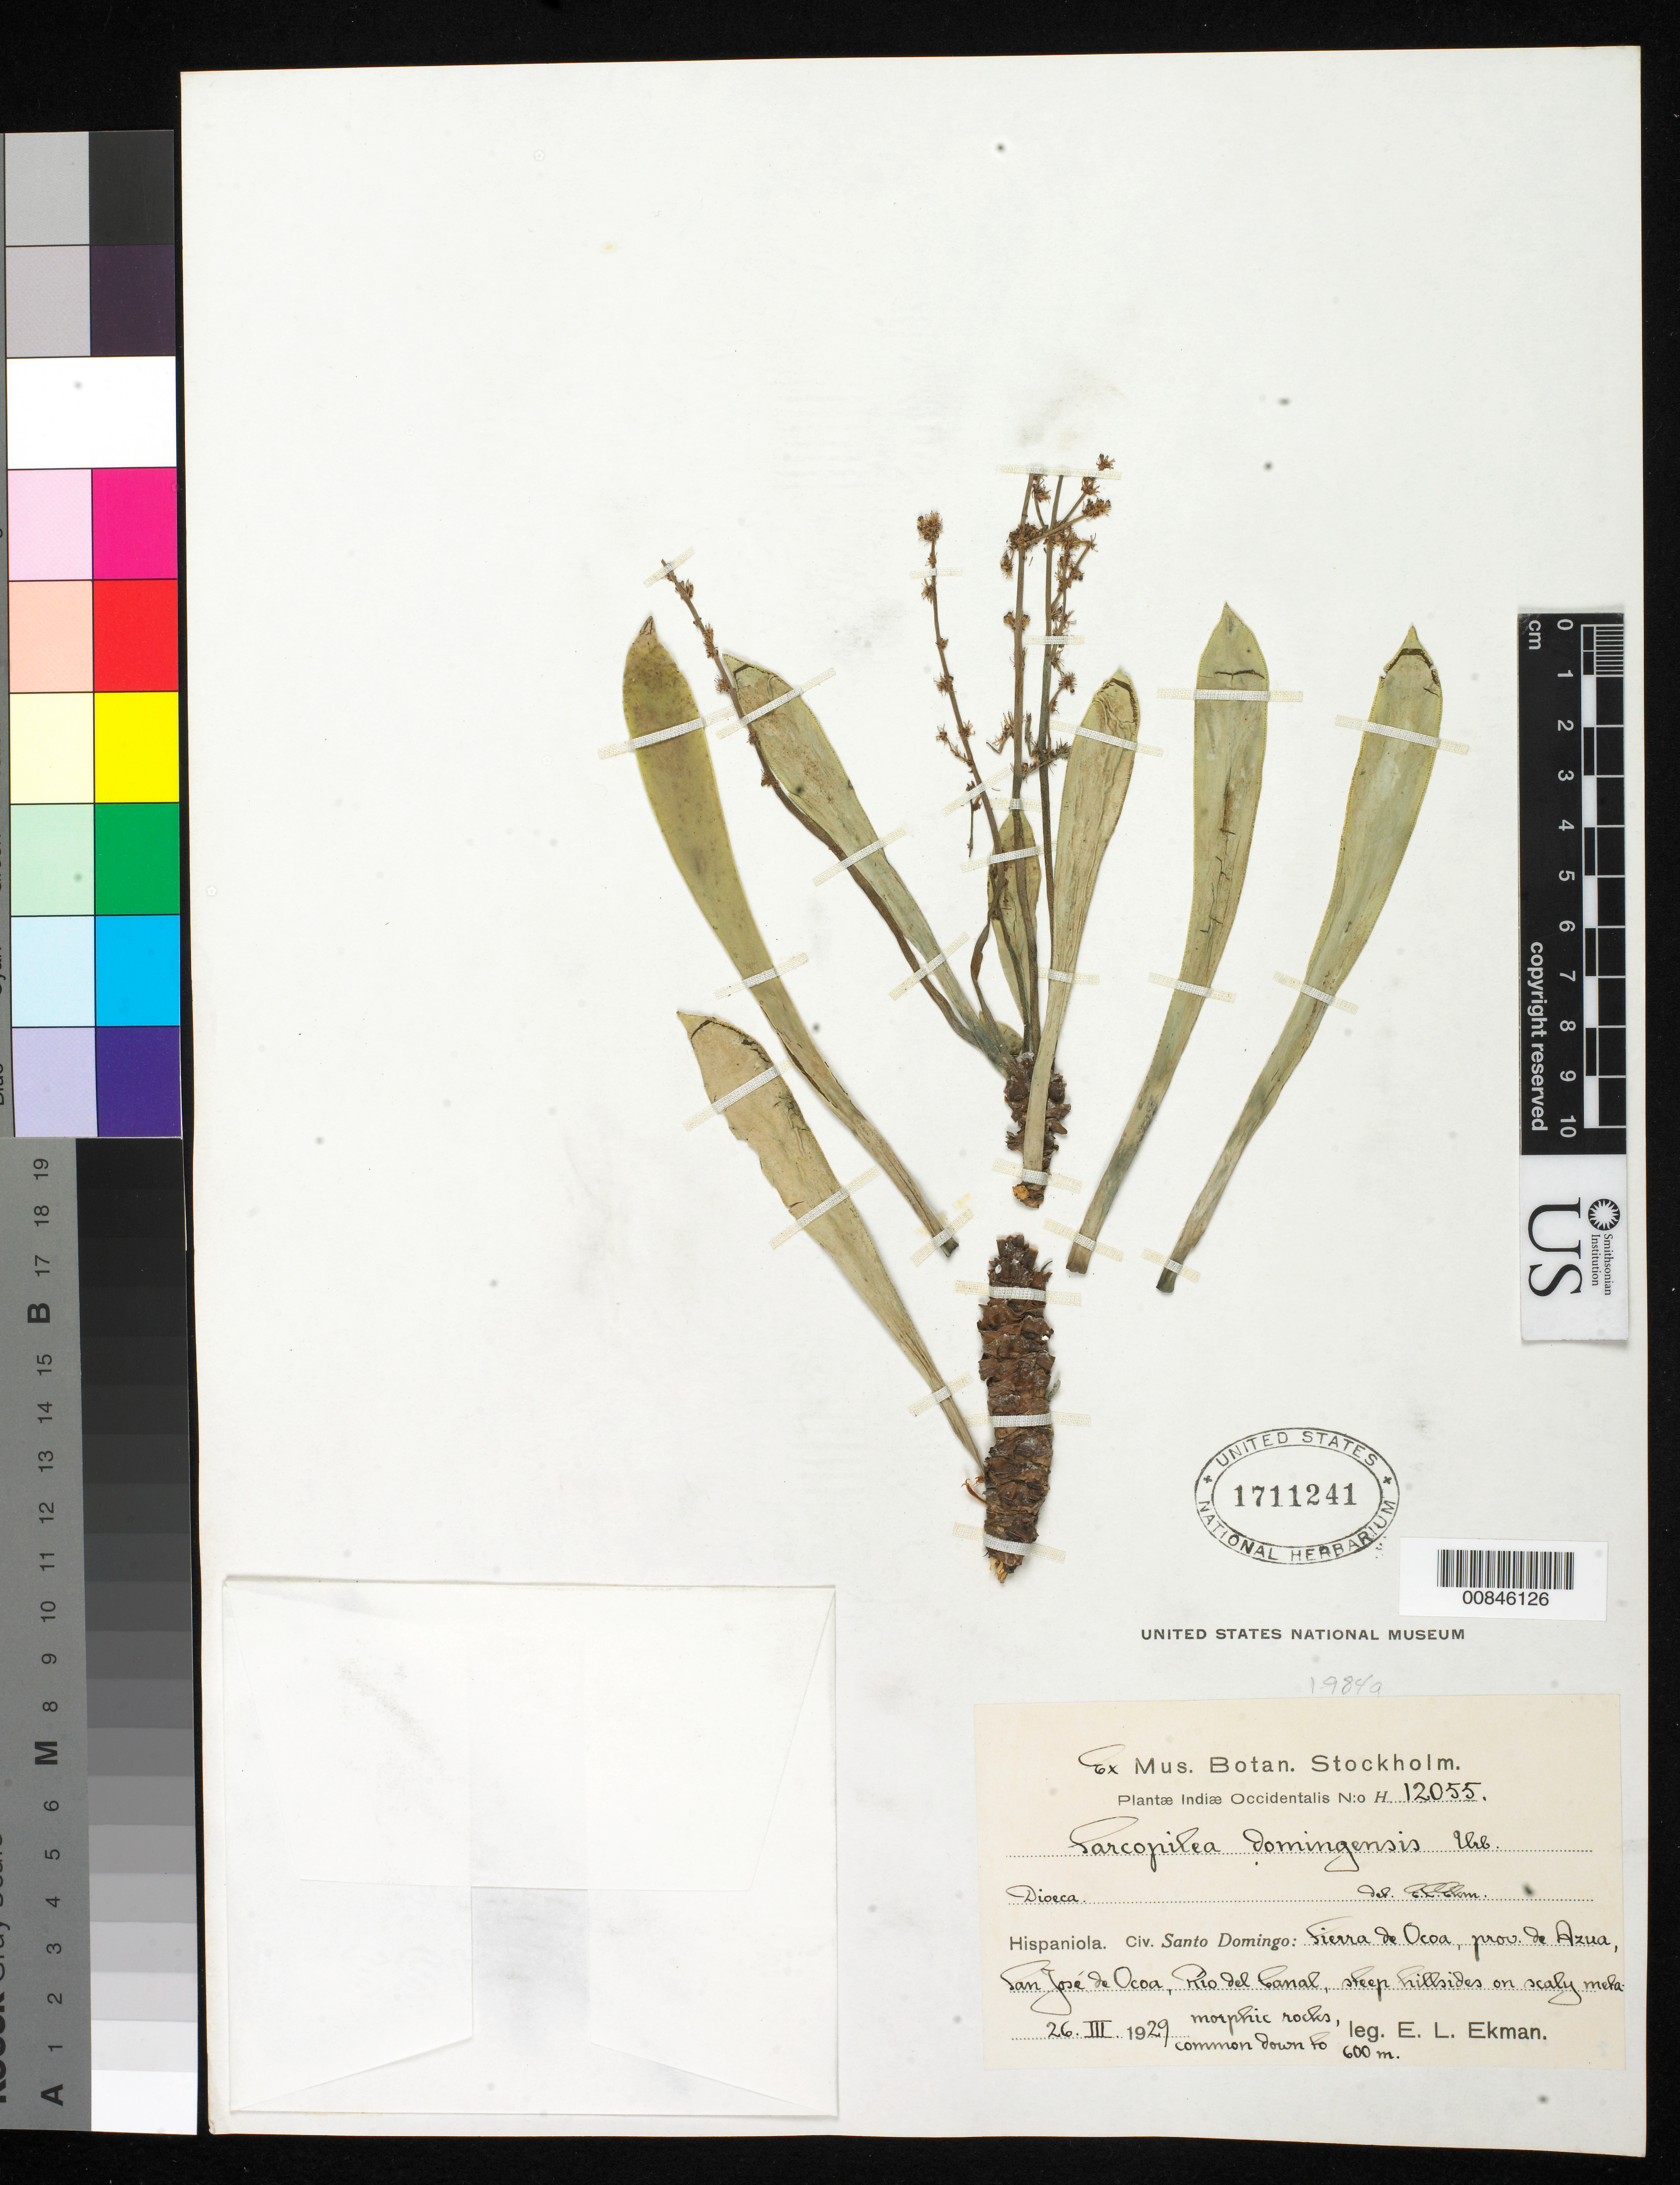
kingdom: Plantae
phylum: Tracheophyta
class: Magnoliopsida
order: Rosales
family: Urticaceae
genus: Pilea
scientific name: Pilea fairchildiana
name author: Jestrow & Jiménez Rodr.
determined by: Dorr, L. J., (BOT), Smithsonian Institution - National Museum of Natural History (UNITED STATES)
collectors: E. L. Ekman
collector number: H 12055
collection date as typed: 26 Mar 1929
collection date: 1929-03-26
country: Dominican Republic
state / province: Azua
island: Hispaniola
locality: Sierra de Ocoa, San José de Ocoa, Río del Canal.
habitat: Steep hillsides on scaly metamorphic rocks.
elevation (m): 600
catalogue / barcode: US 1711241